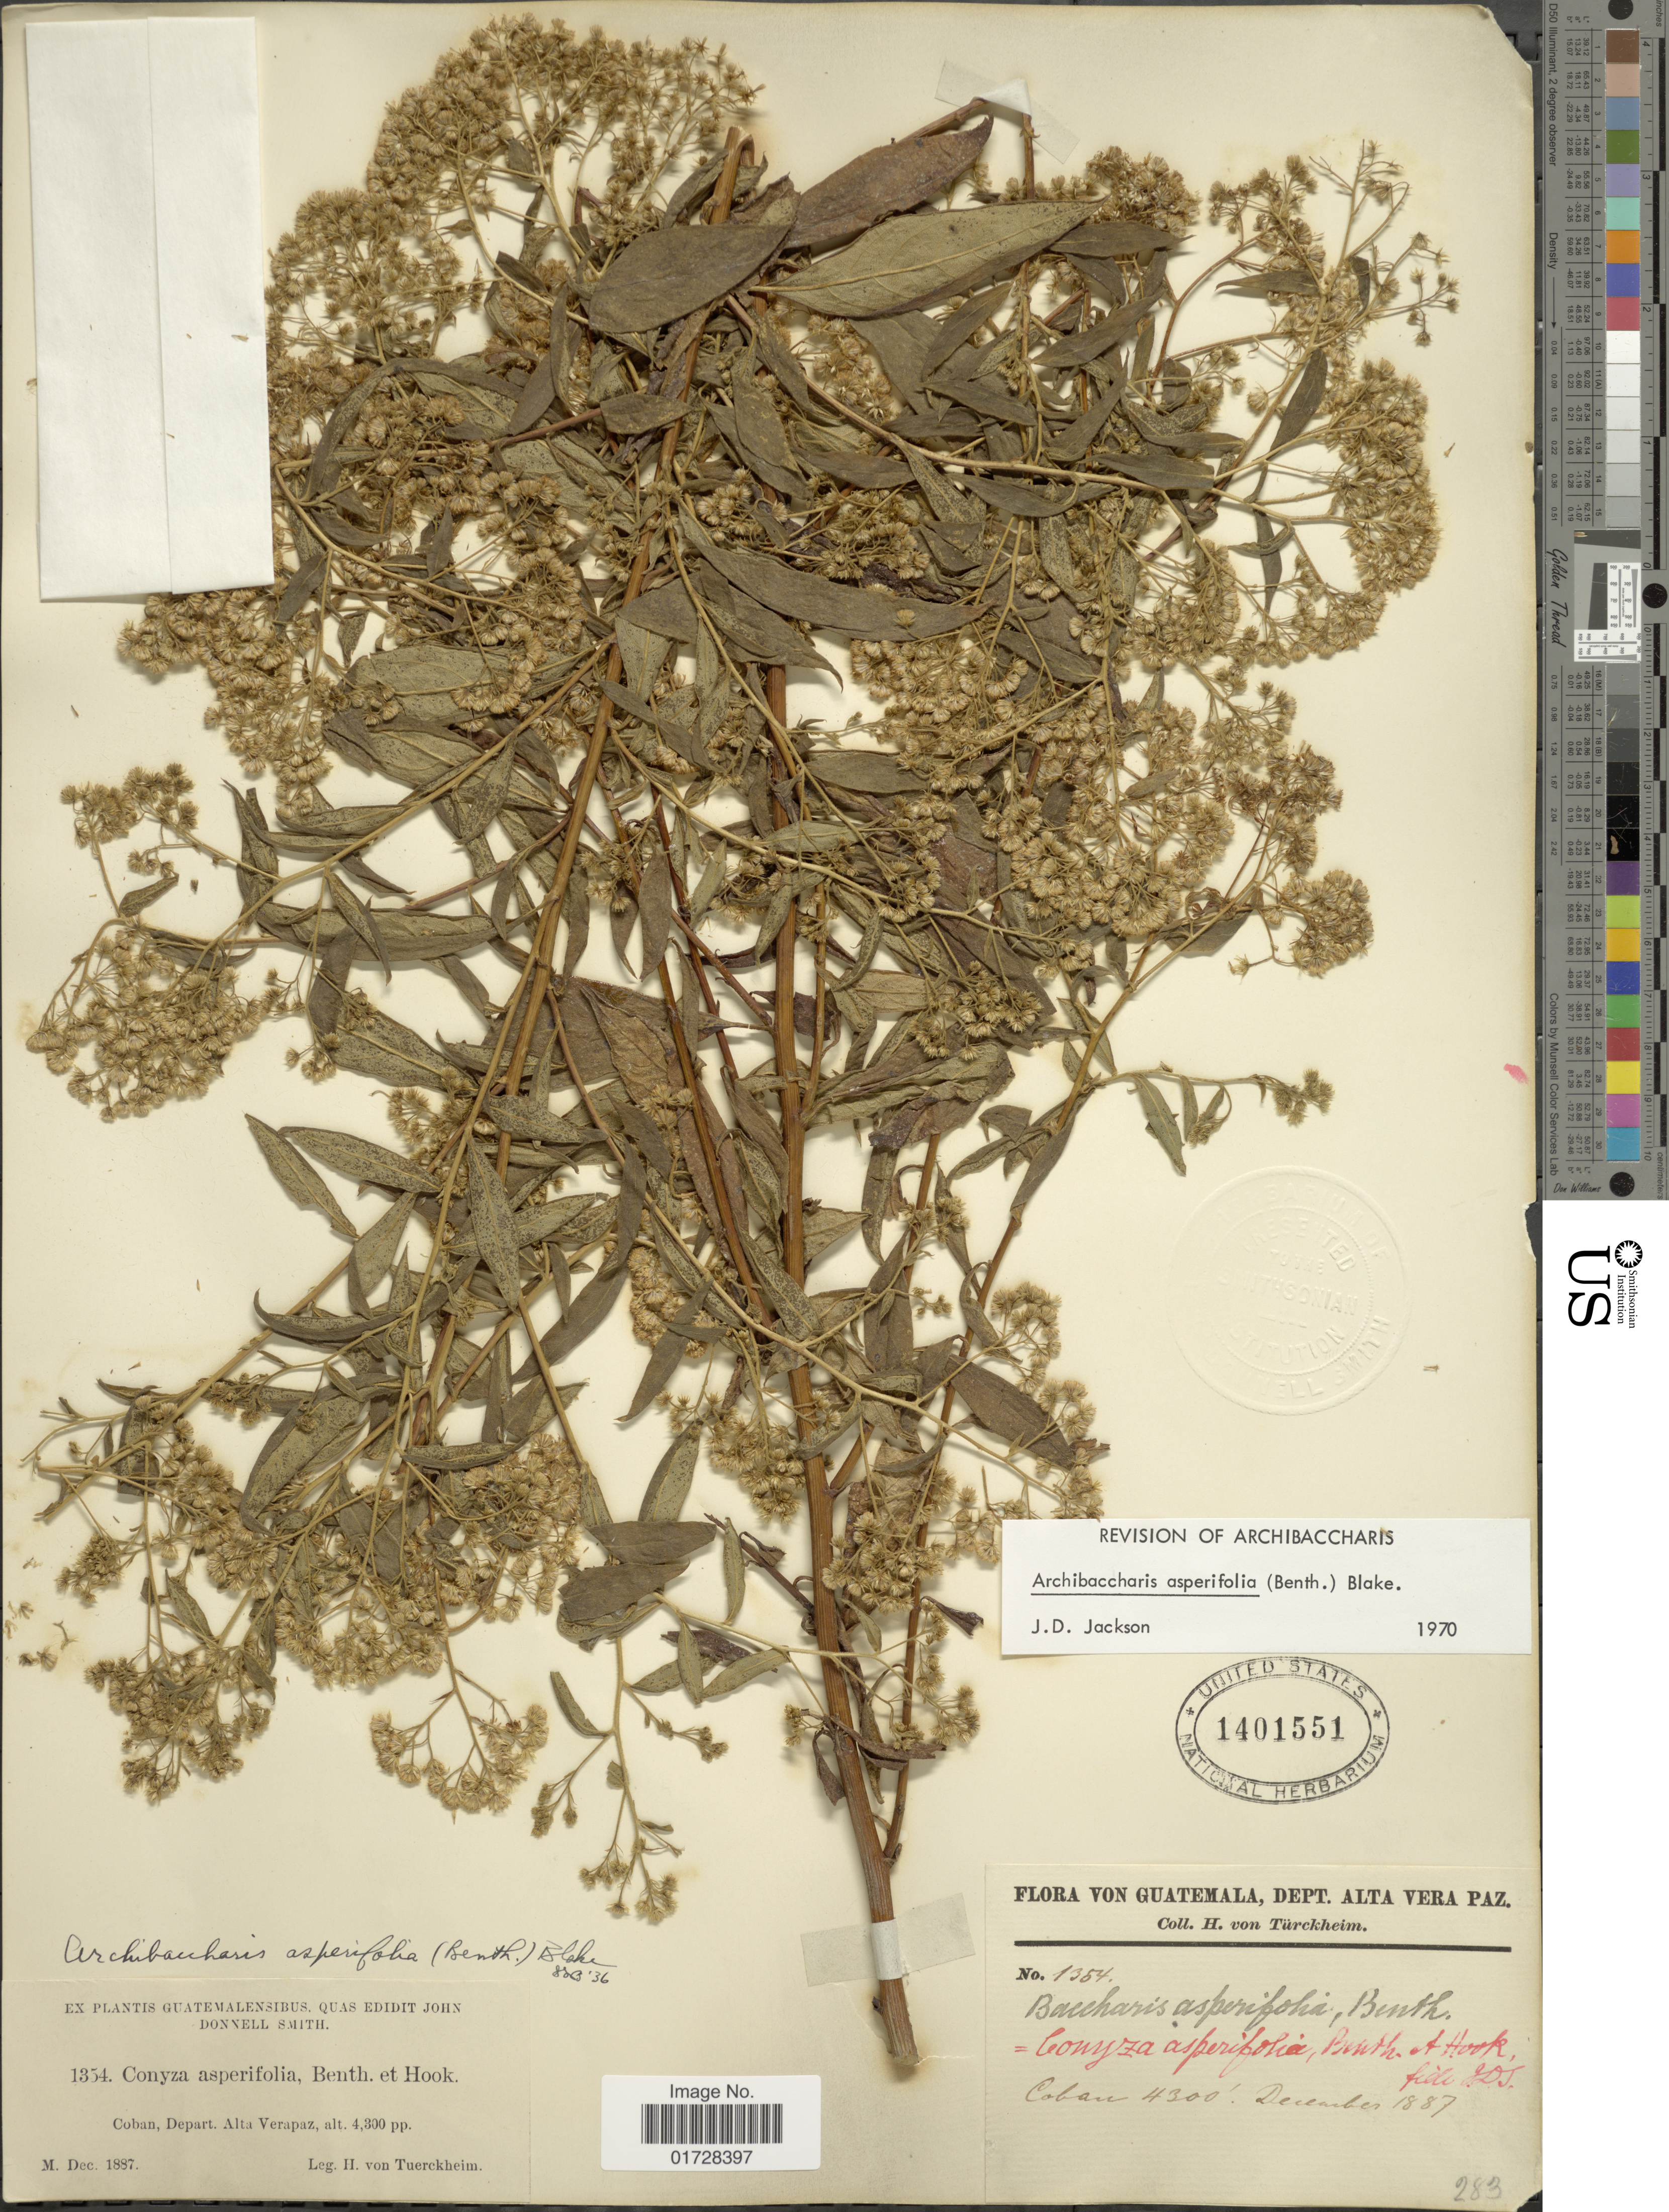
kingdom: Plantae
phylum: Tracheophyta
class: Magnoliopsida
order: Asterales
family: Asteraceae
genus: Archibaccharis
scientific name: Archibaccharis asperifolia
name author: (Benth.) S.F. Blake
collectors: H. von Türckheim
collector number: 1354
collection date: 1887-12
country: Guatemala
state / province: Alta Verapaz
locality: Guatemalensibus, Coban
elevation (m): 1311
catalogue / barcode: US 1401551